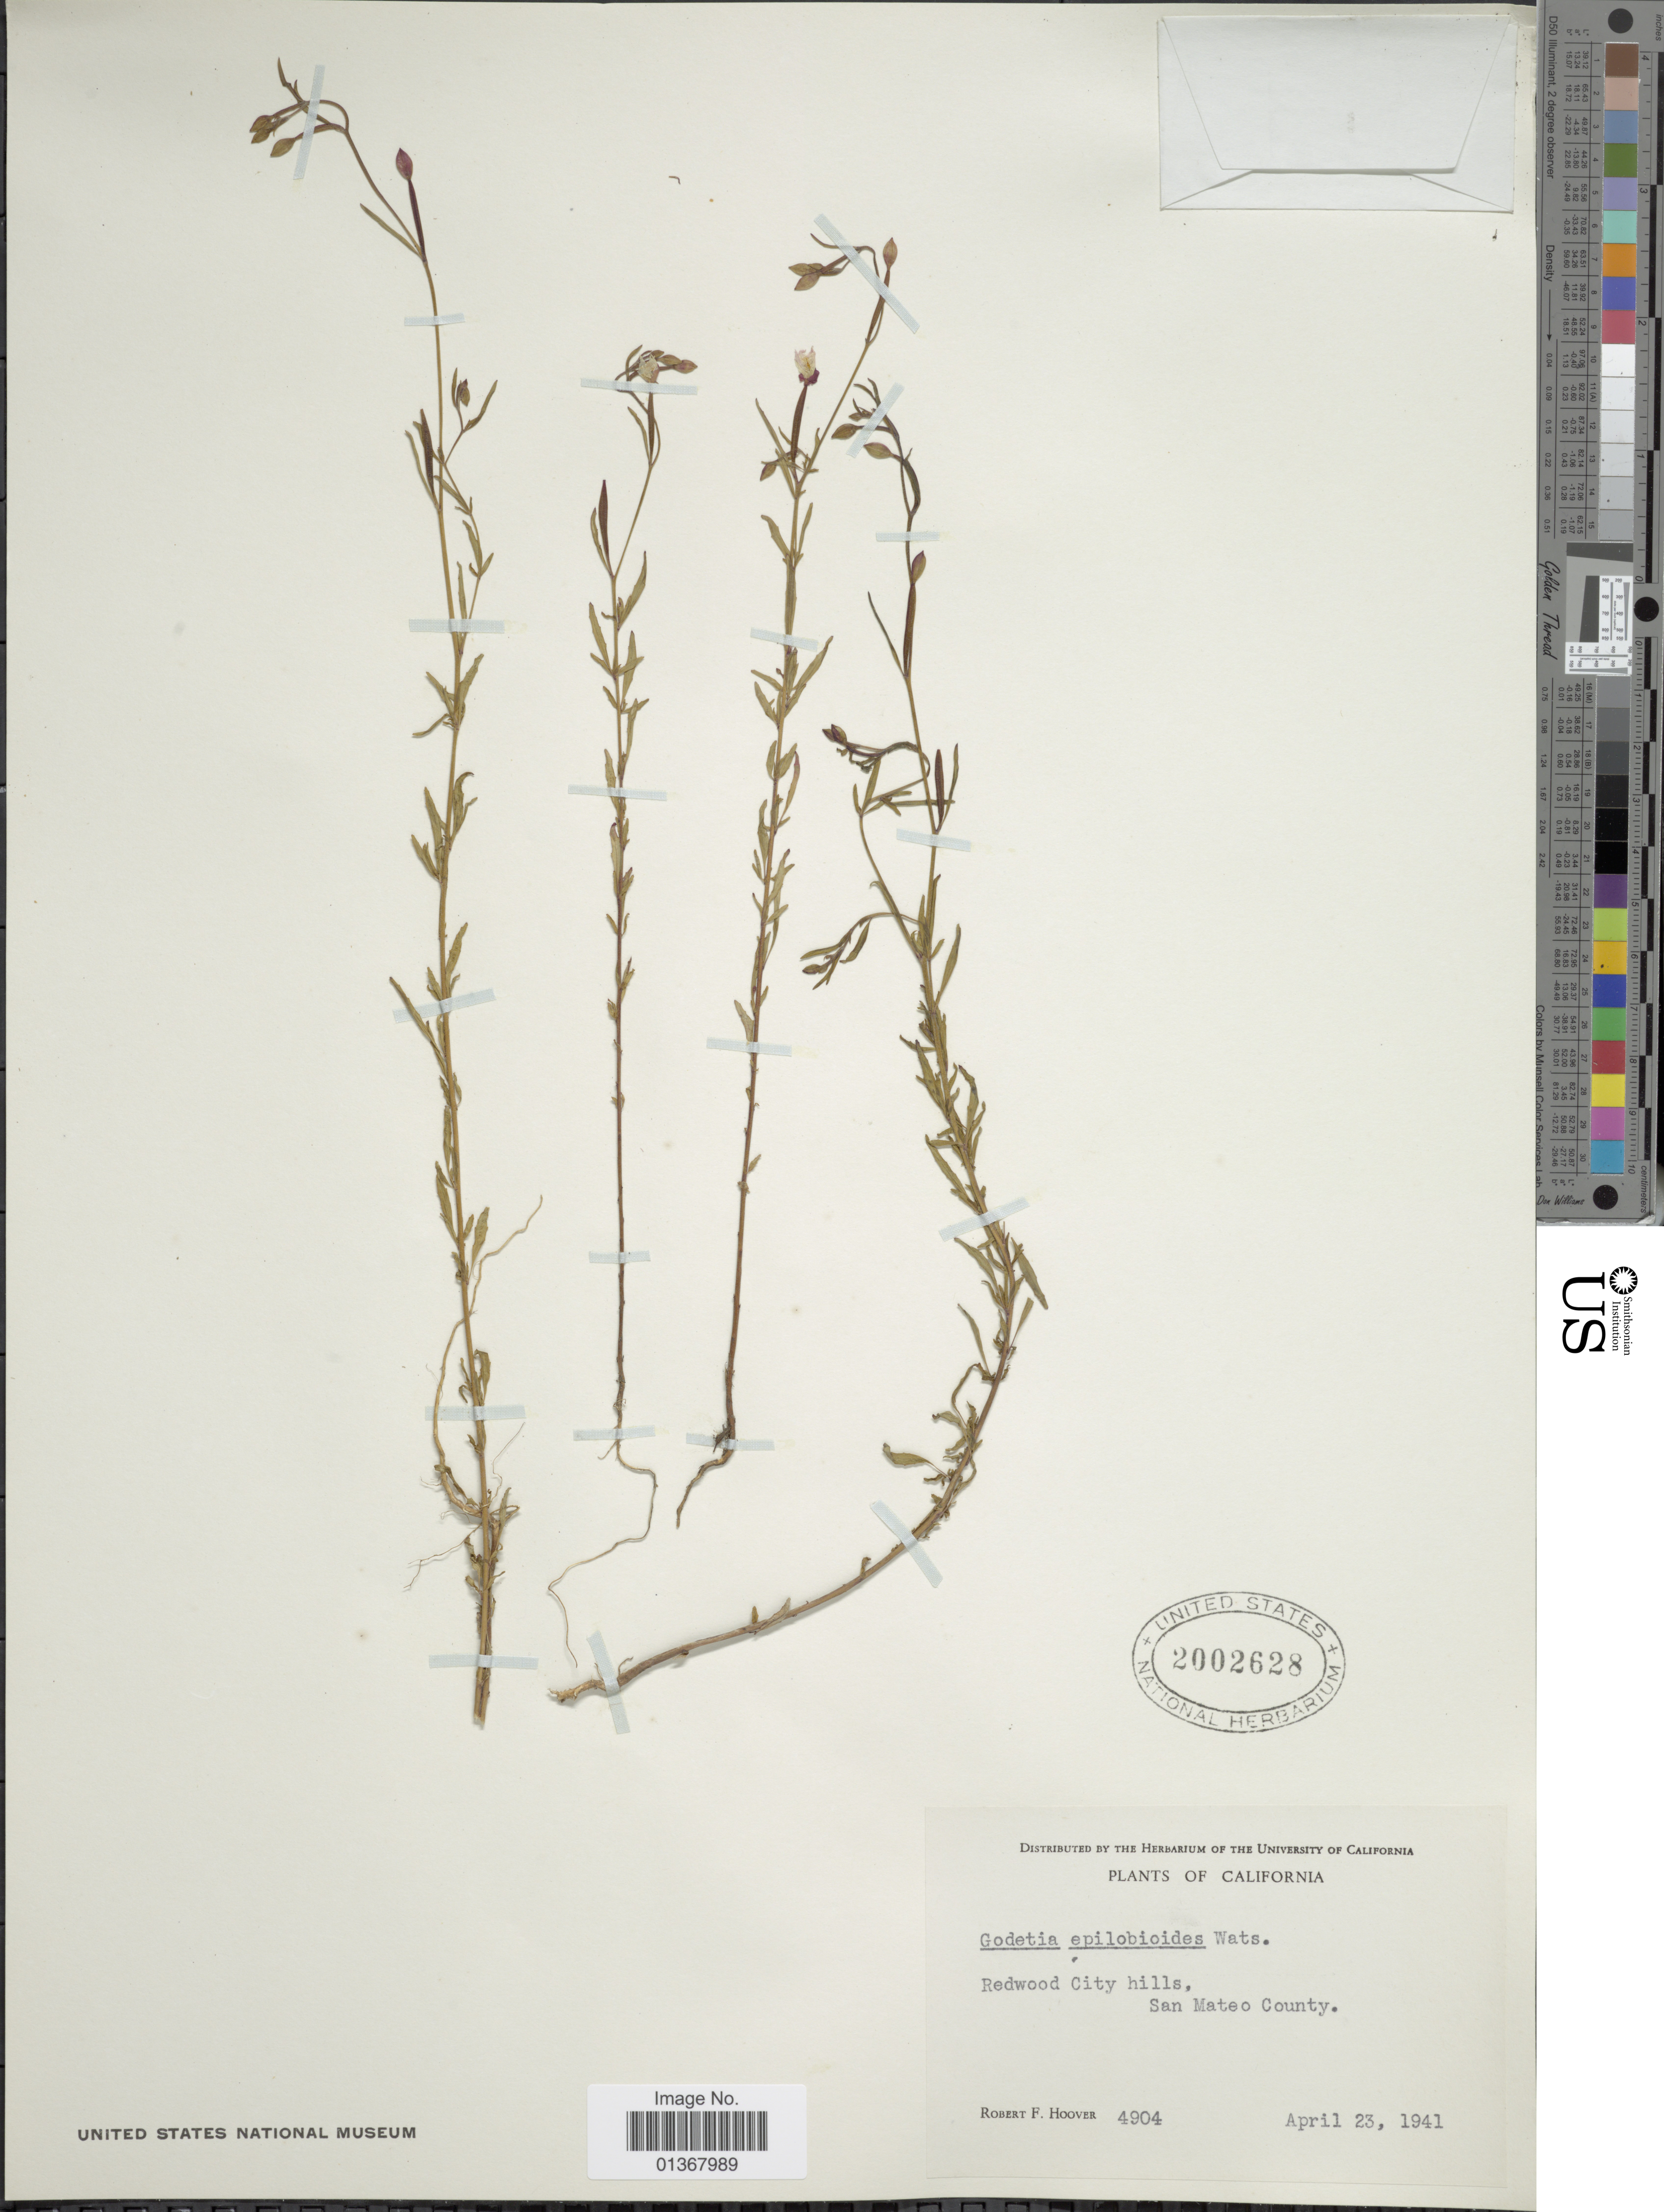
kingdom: Plantae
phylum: Tracheophyta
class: Magnoliopsida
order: Myrtales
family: Onagraceae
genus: Clarkia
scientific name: Clarkia epilobioides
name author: (Nutt. ex Torr. & A. Gray) A. Nelson & J.F. Macbr.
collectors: R. F. Hoover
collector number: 4904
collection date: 1941-04-23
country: United States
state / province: California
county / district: San Mateo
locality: Redwood City hills, San Mateo County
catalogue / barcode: US 2002628